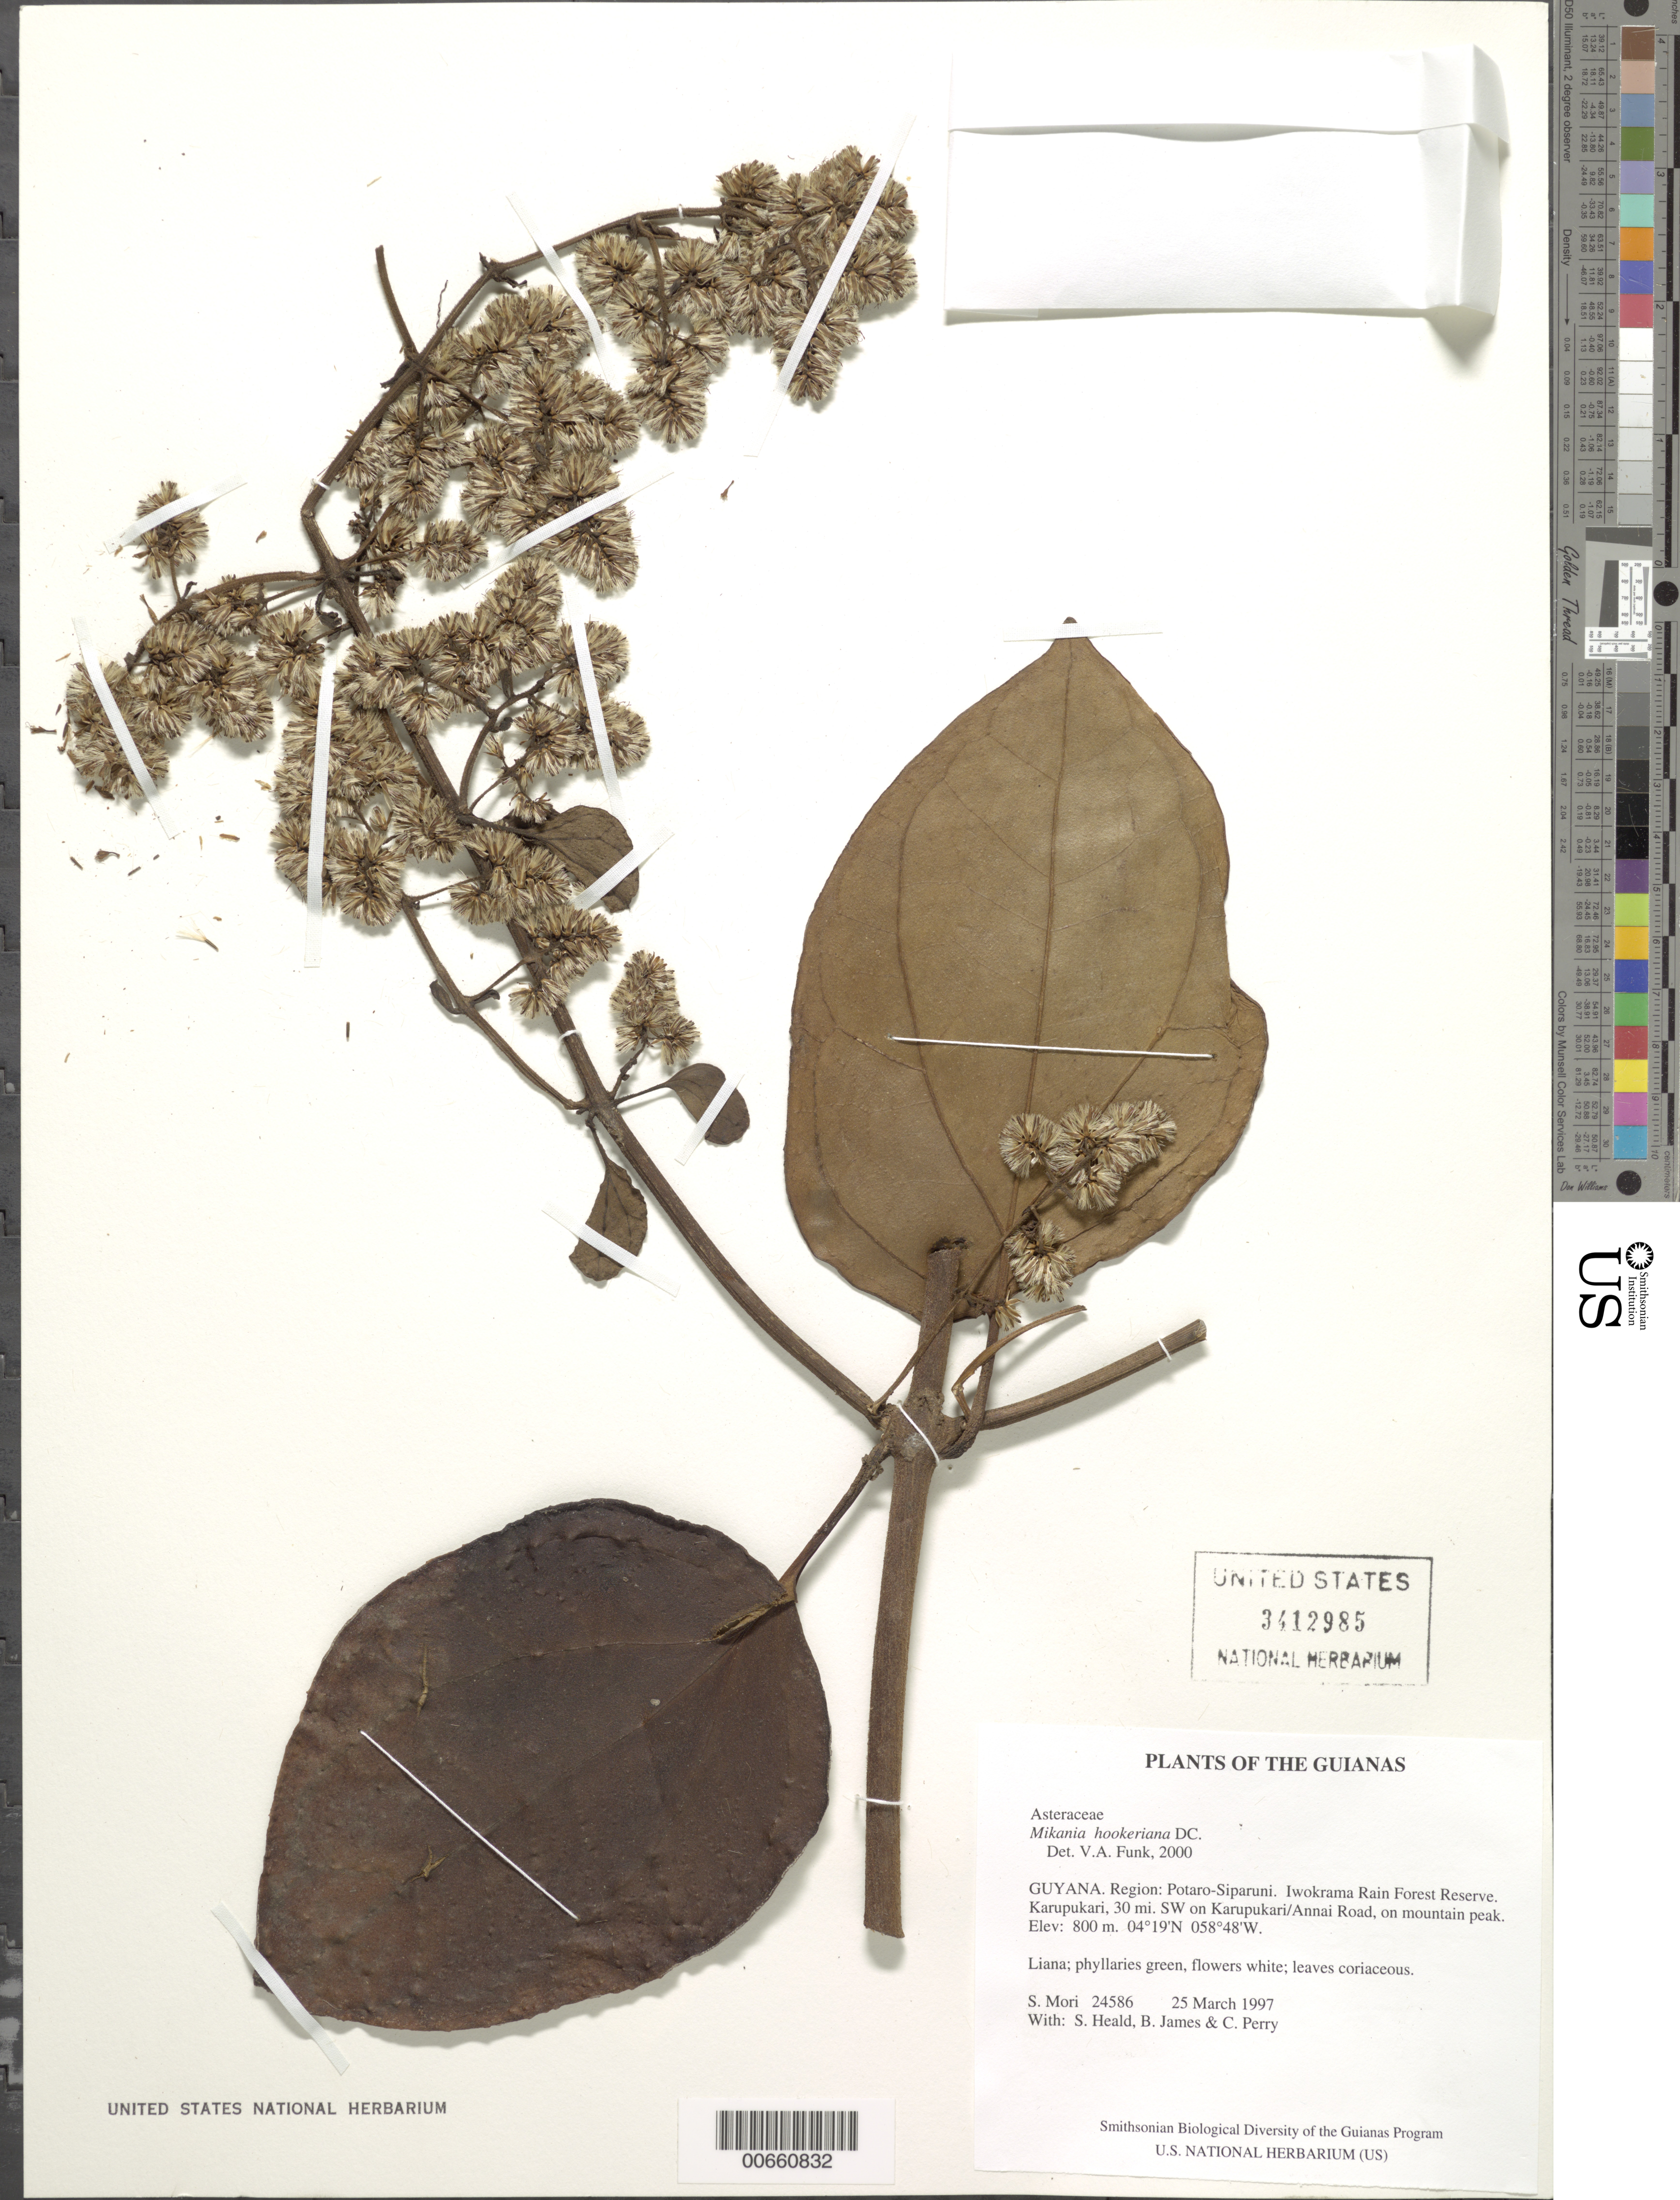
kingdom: Plantae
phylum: Tracheophyta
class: Magnoliopsida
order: Asterales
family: Asteraceae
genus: Mikania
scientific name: Mikania hookeriana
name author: DC.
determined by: Funk, Vicki A., (BOT), Smithsonian Institution - National Museum of Natural History (UNITED STATES)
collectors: S. Mori, S. Heald, B. James & C. Perry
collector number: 24586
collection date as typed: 25 March 1997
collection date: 1997-03-25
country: Guyana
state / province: Potaro-Siparuni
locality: Iwokrama Rain Forest Reserve. Karupukari, 30 mi. SW on Karupukari/Annai Road, on mountain peak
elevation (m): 800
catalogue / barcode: US 3412985